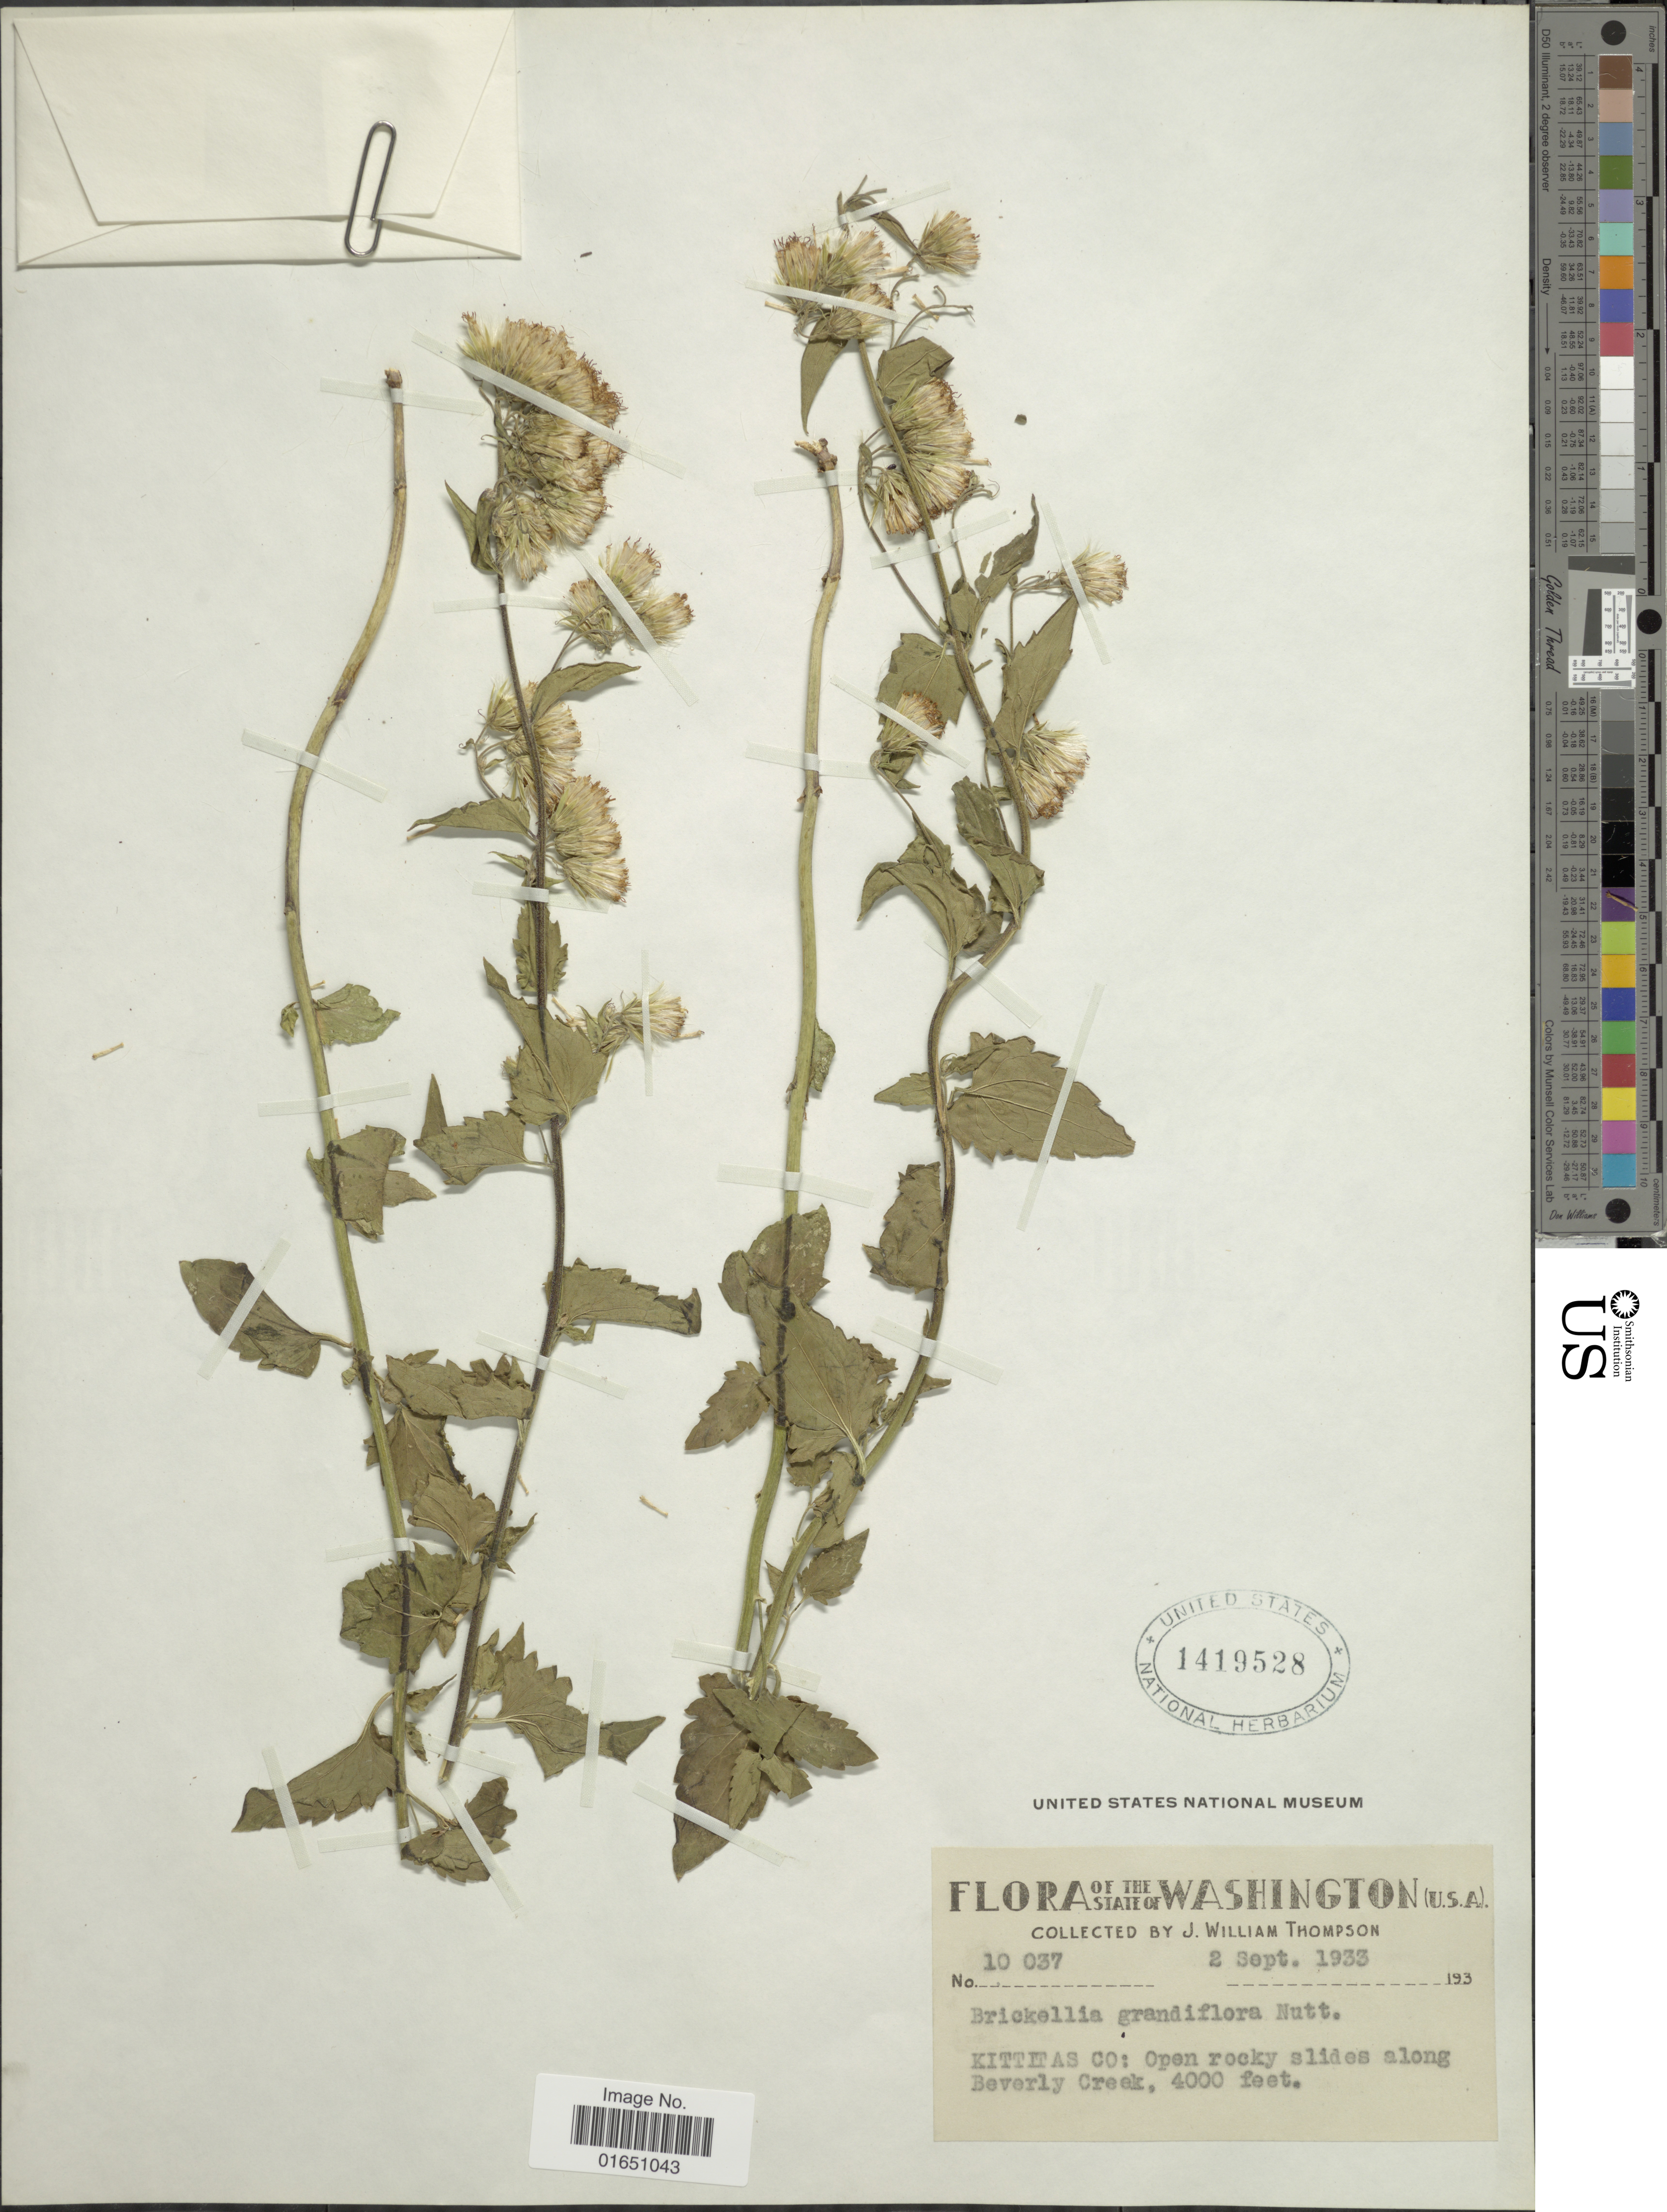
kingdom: Plantae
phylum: Tracheophyta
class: Magnoliopsida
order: Asterales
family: Asteraceae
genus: Brickellia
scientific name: Brickellia grandiflora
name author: (Hook.) Nutt.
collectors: W. Thompson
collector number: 10037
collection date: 1933-09-02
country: United States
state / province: Washington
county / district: Kittitas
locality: The State of Washington, Kittitas Co: Open rocky slides along Beverly Creek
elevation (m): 1219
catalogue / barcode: US 1419528